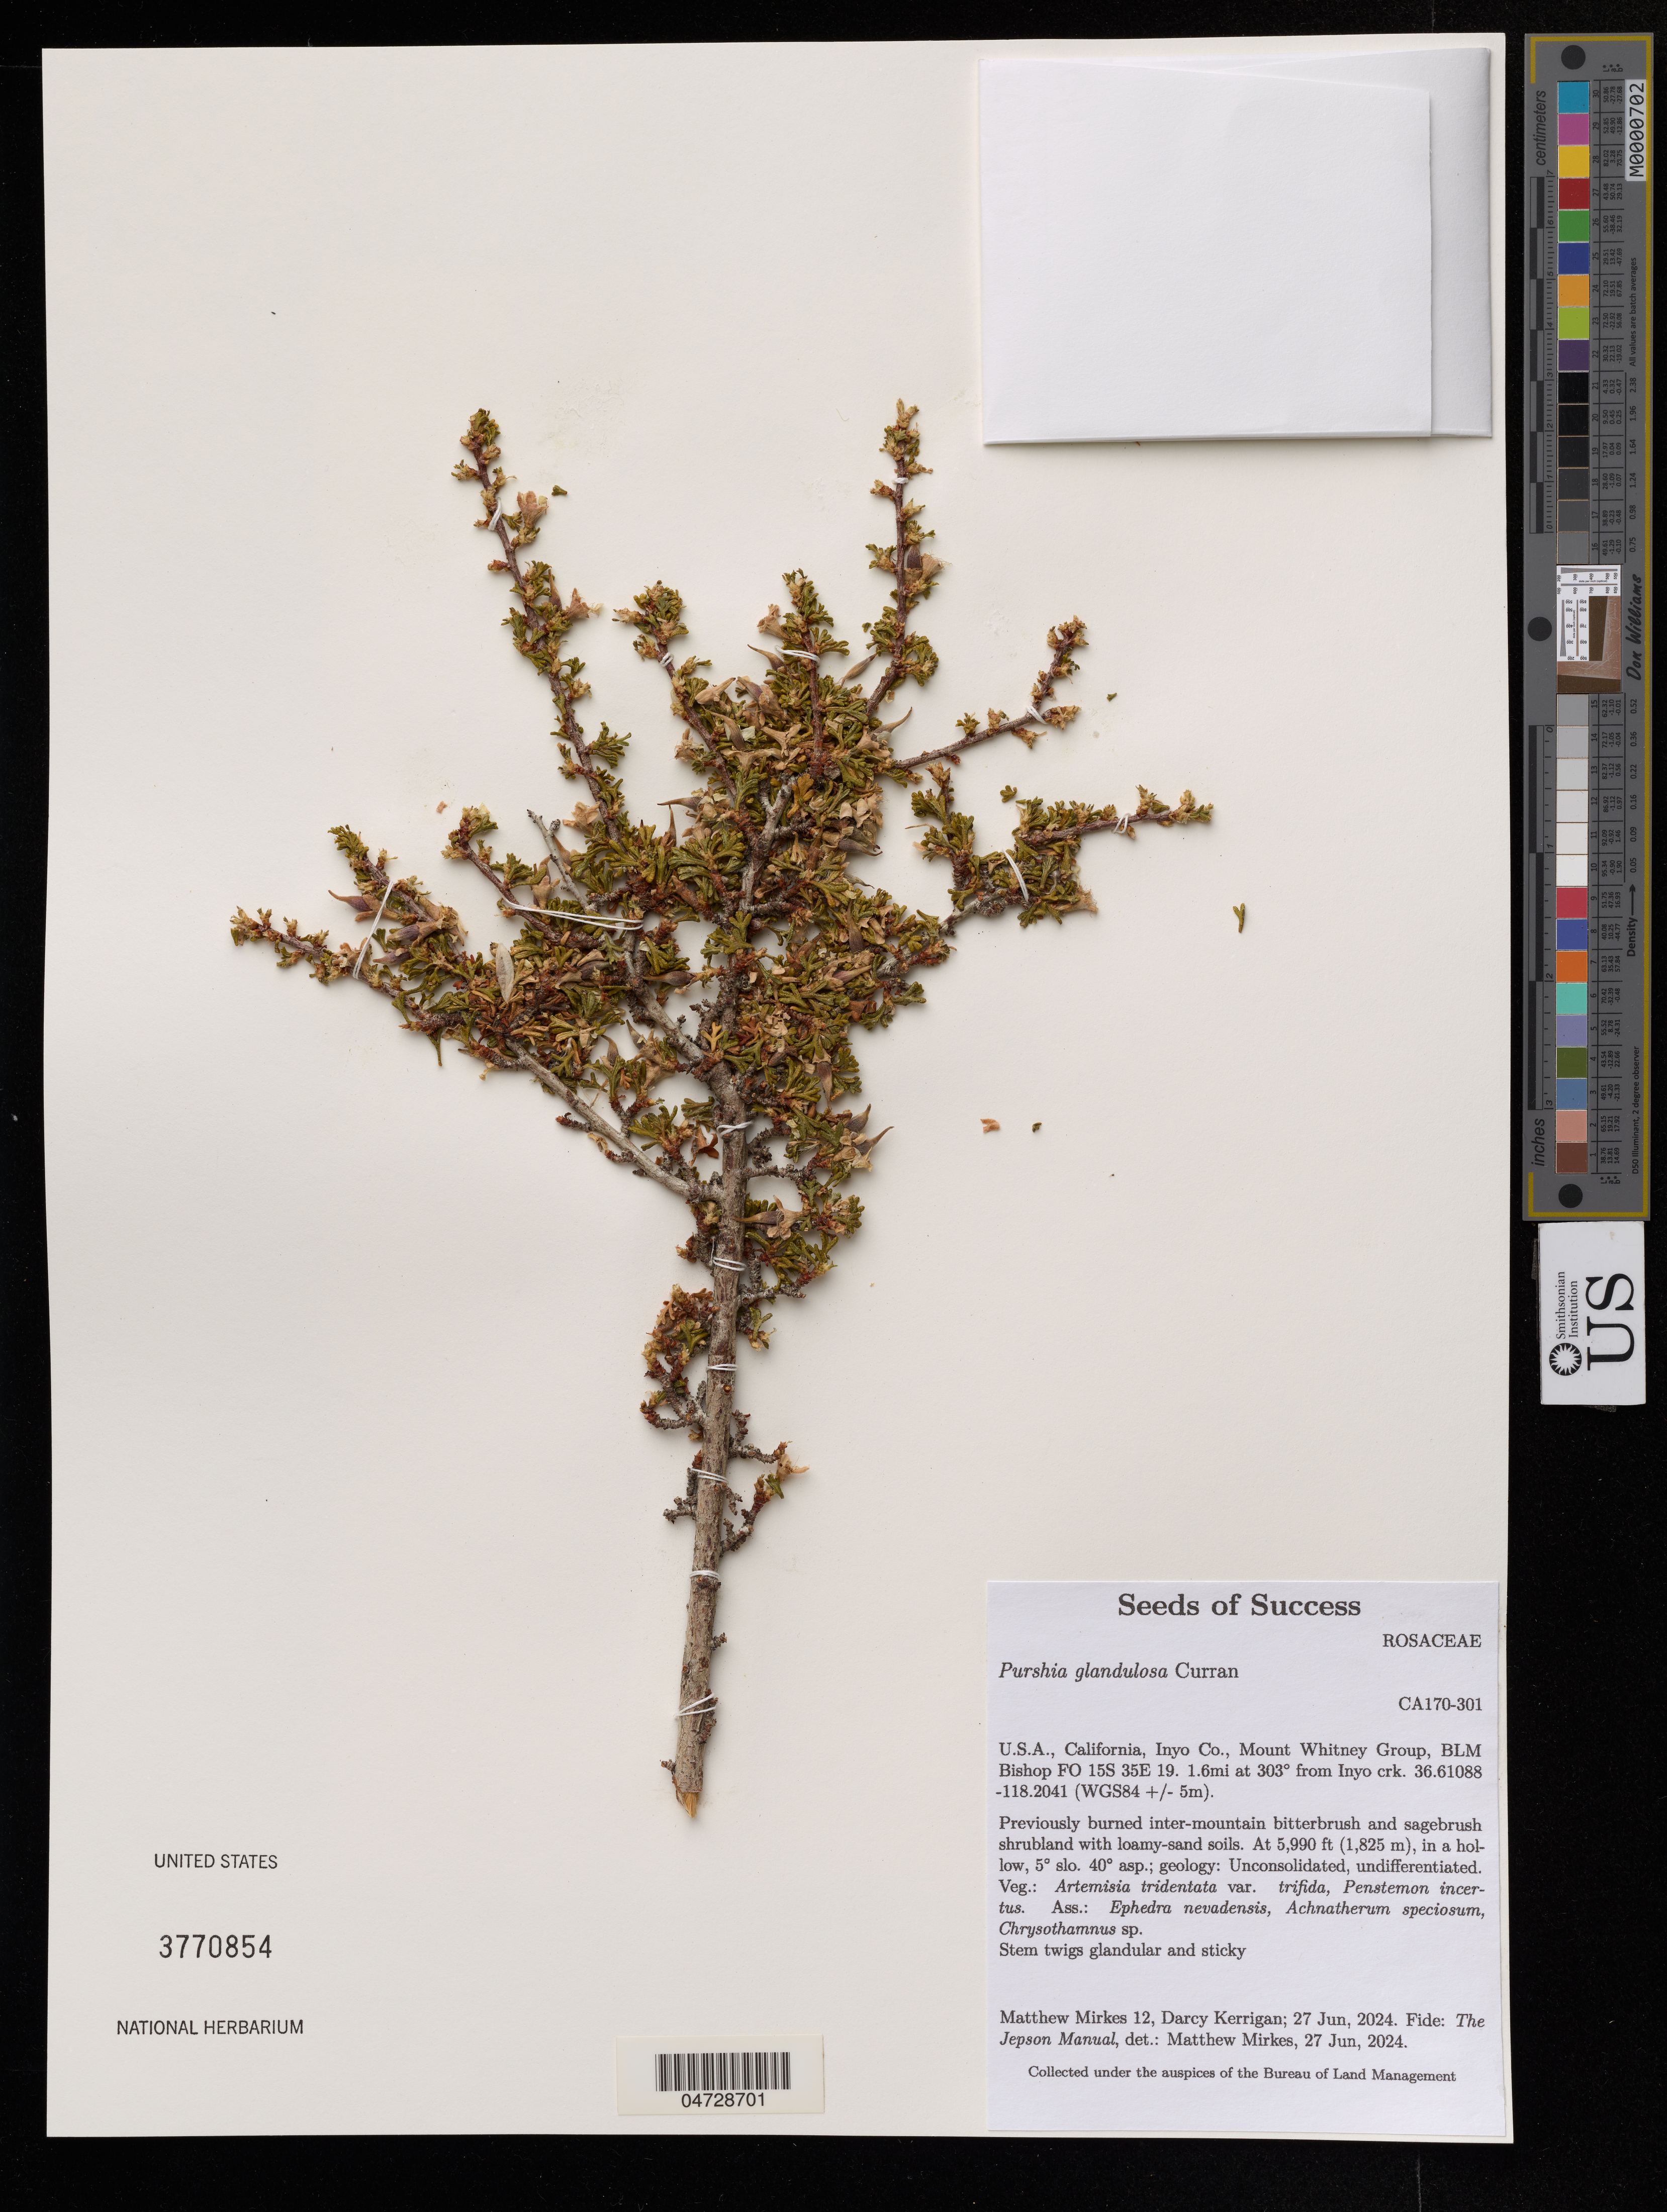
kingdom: Plantae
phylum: Tracheophyta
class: Magnoliopsida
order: Rosales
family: Rosaceae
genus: Purshia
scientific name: Purshia glandulosa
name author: Curran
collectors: M. Mirkes & D. Kerrigan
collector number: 12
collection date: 2024-06-27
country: United States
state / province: California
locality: Inyo Co., Mount Whitney Group, BLM Bishop FO 15S 35E 19, 1.6mi at 303° from Inyo crk.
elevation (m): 1826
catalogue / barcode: US 3770854